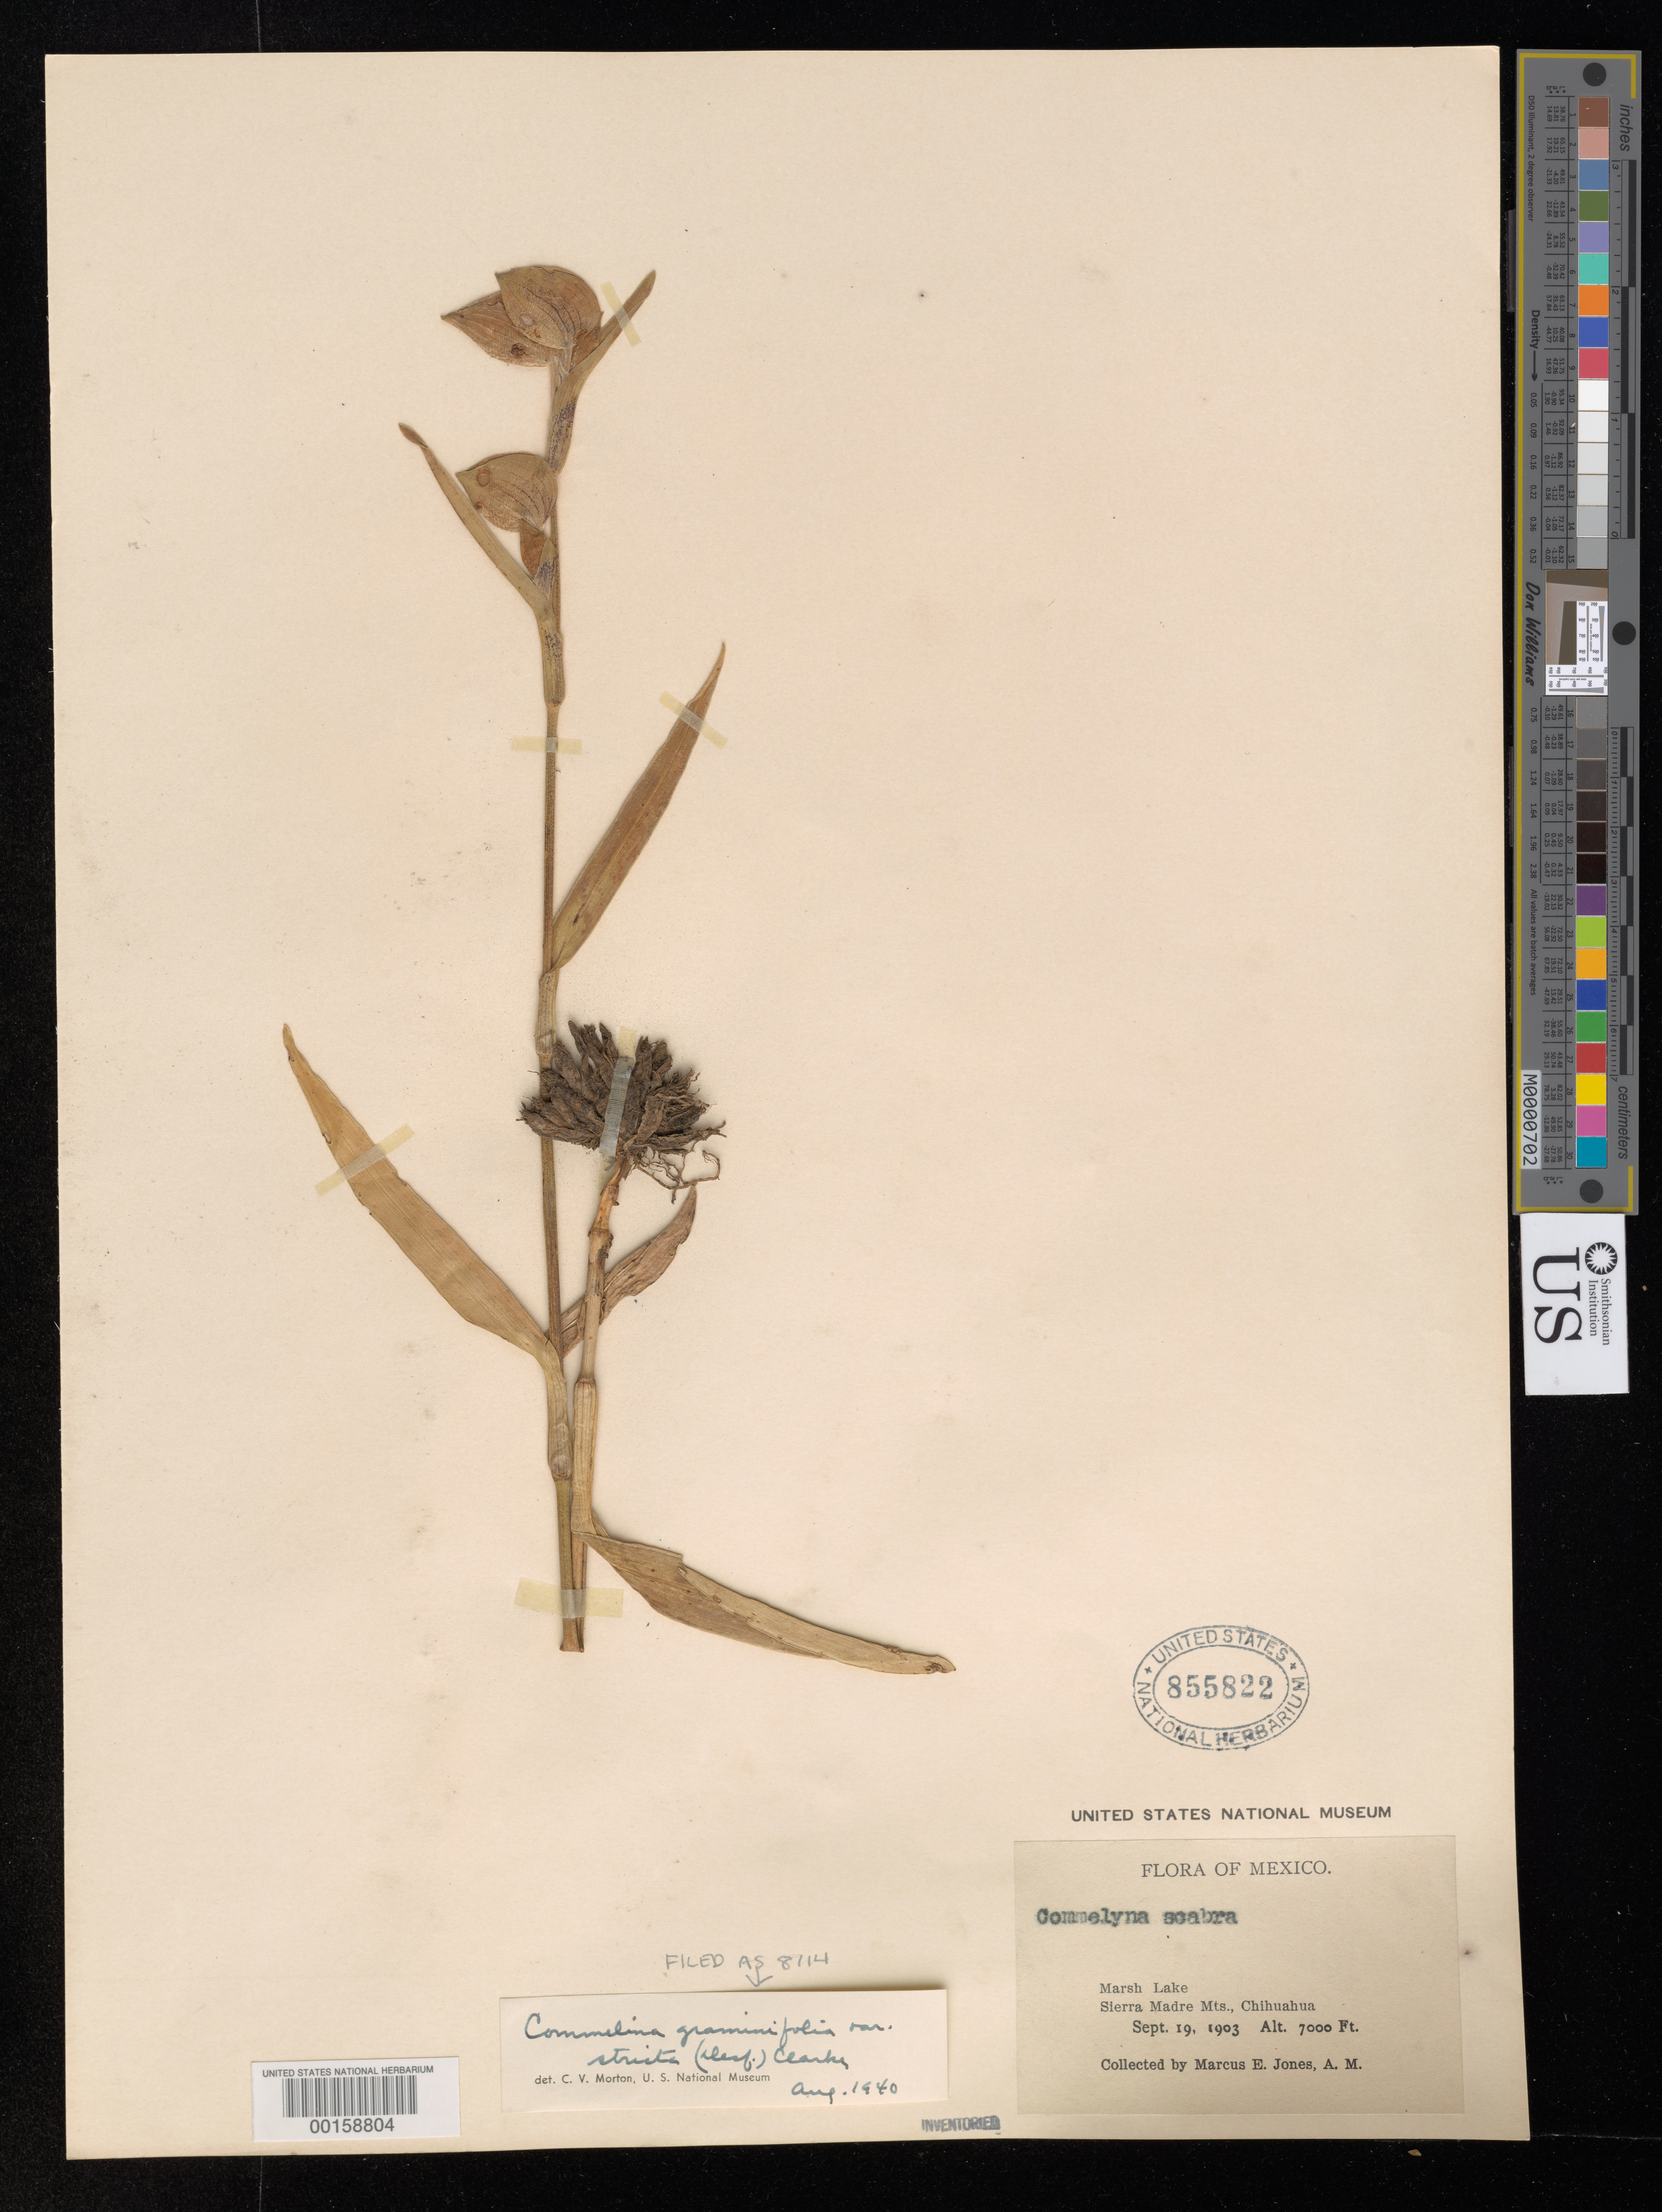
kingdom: Plantae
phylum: Tracheophyta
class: Liliopsida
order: Commelinales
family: Commelinaceae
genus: Commelina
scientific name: Commelina graminifolia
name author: Kunth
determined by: Morton, C. V.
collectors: M. E. Jones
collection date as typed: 19 Sep 1903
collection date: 1903-09-19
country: Mexico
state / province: Chihuahua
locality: Marsh Lake; Sierra Madre mountains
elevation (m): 2135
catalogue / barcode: US 855822